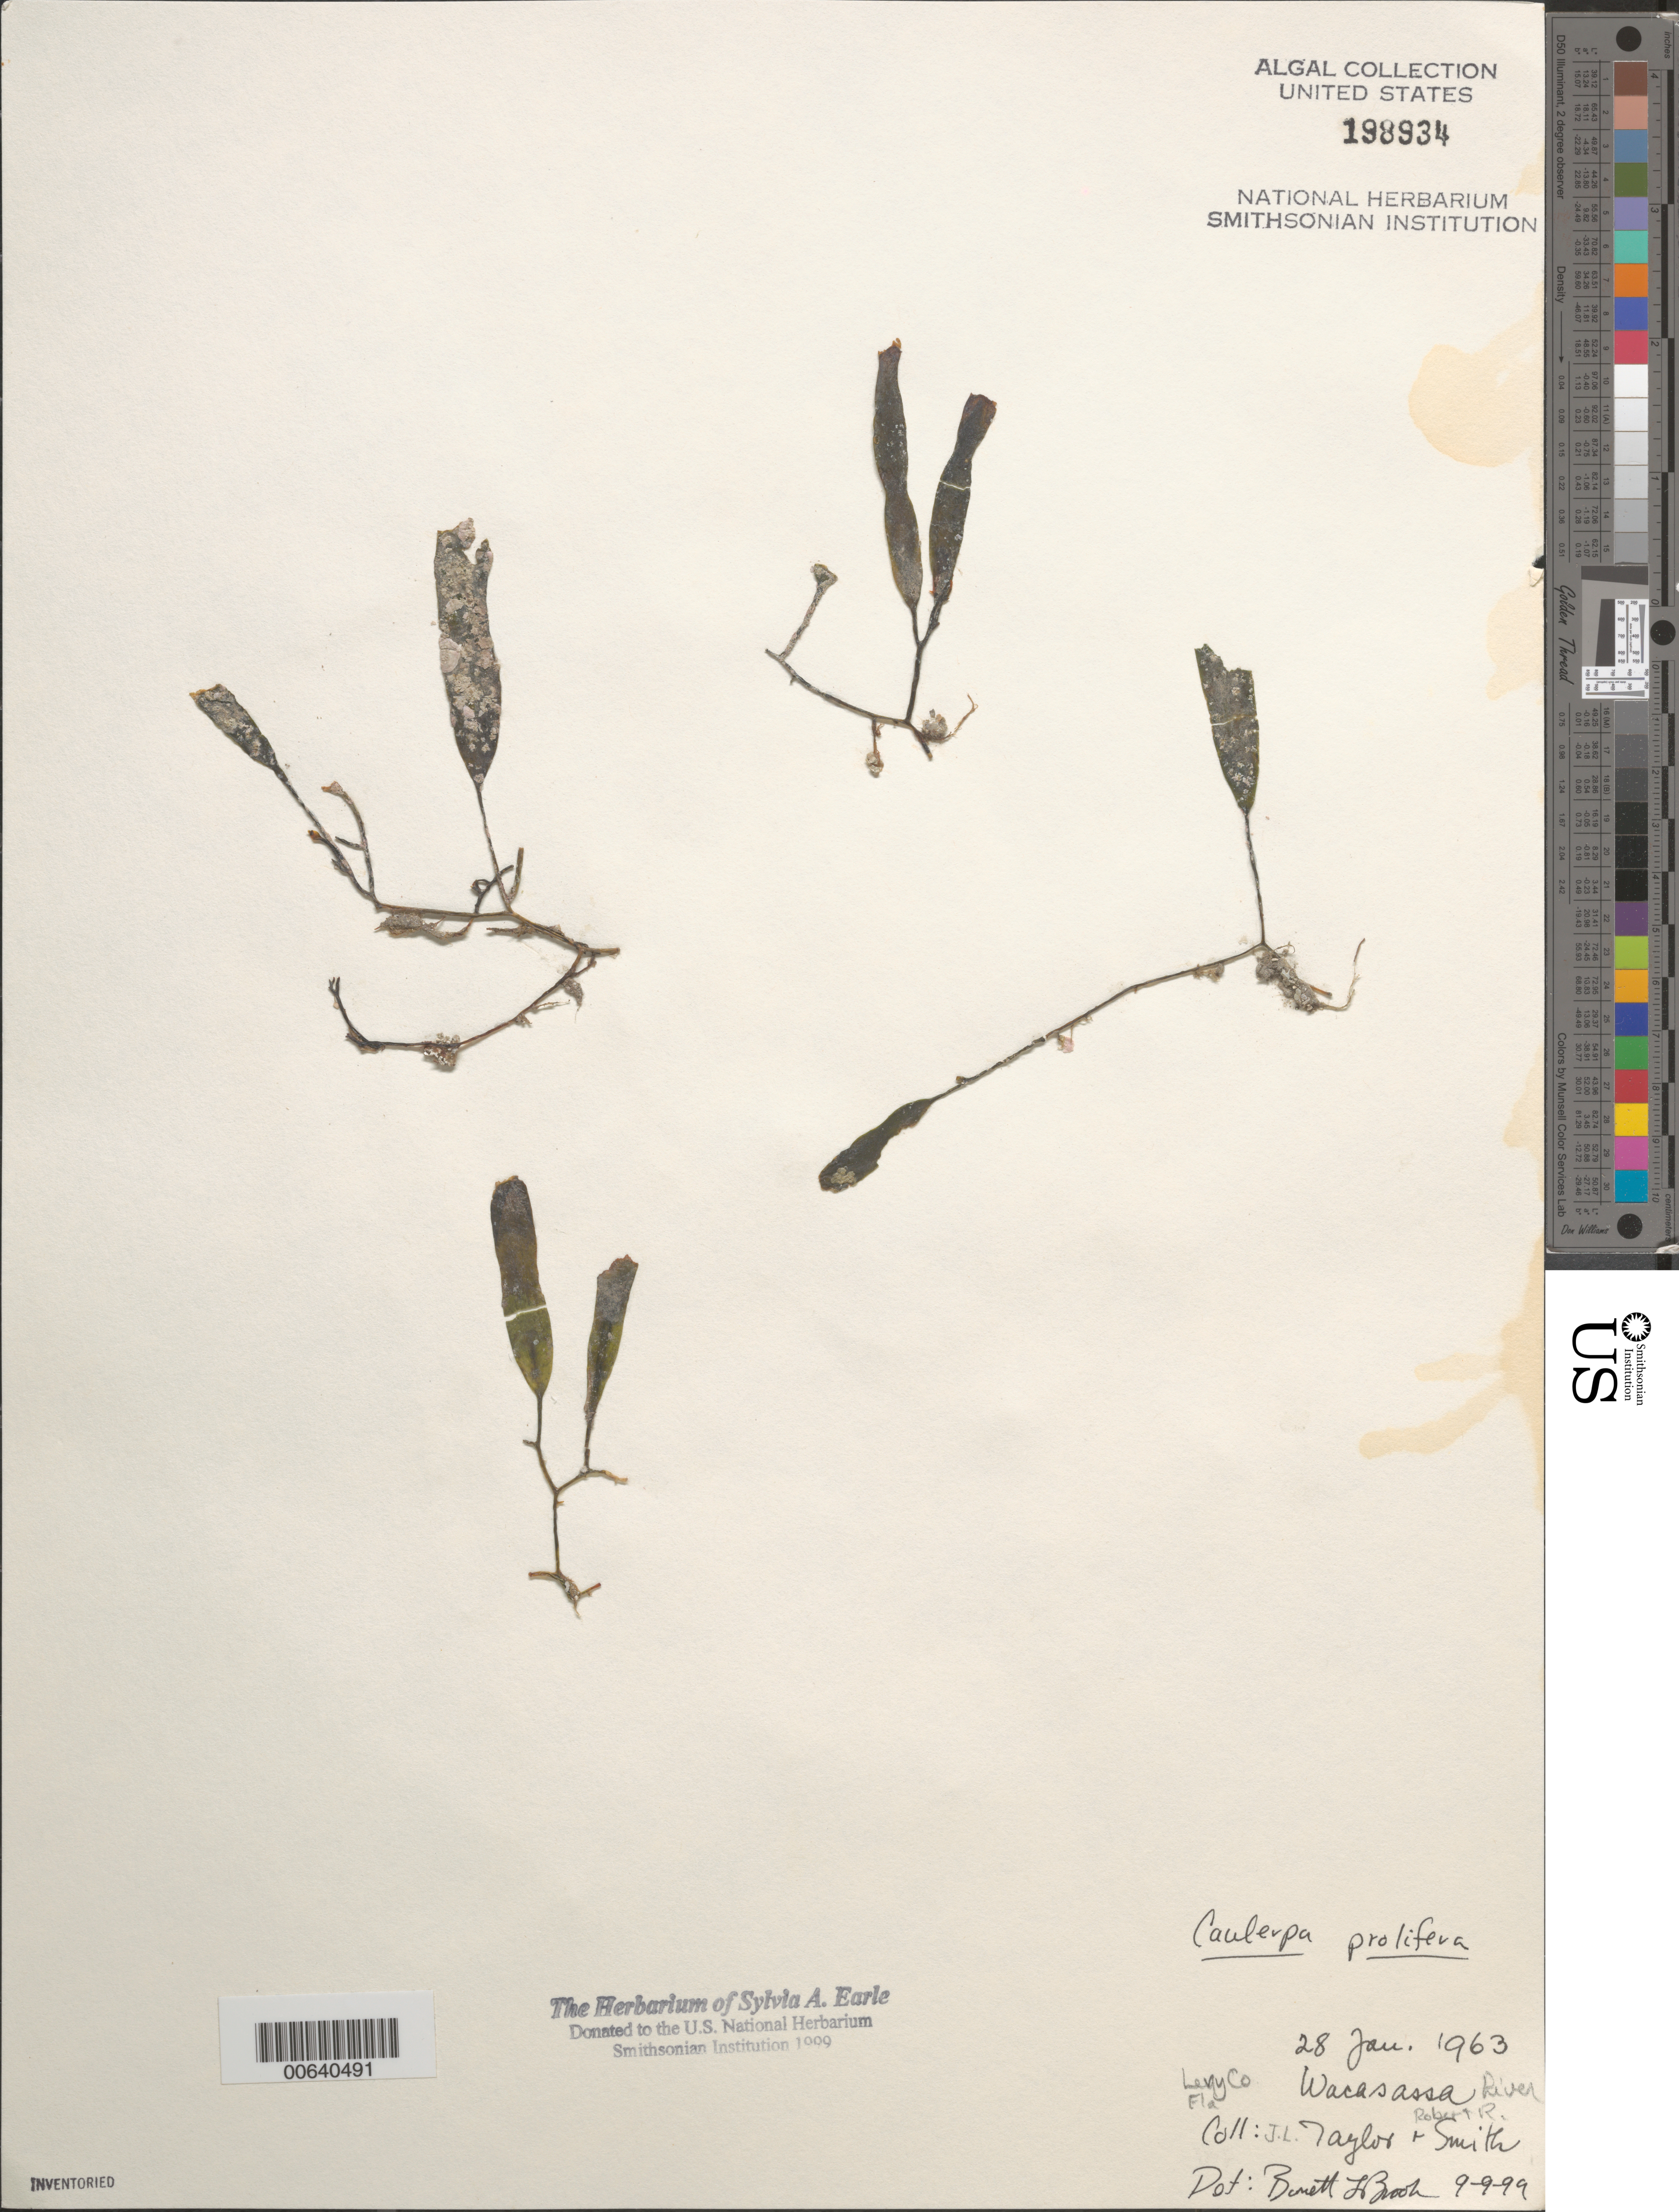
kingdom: Plantae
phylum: Chlorophyta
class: Ulvophyceae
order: Bryopsidales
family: Caulerpaceae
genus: Caulerpa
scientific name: Caulerpa prolifera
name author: (Forssk.) J.V.Lamouroux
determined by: Brooks, B. L., (BOT), Smithsonian Institution - National Museum of Natural History (UNITED STATES)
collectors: J. L. Taylor & R. R. Smith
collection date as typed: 28 Jan 1963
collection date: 1963-01-28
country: United States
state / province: Florida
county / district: Levy County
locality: Waccasassa River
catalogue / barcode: US 198934